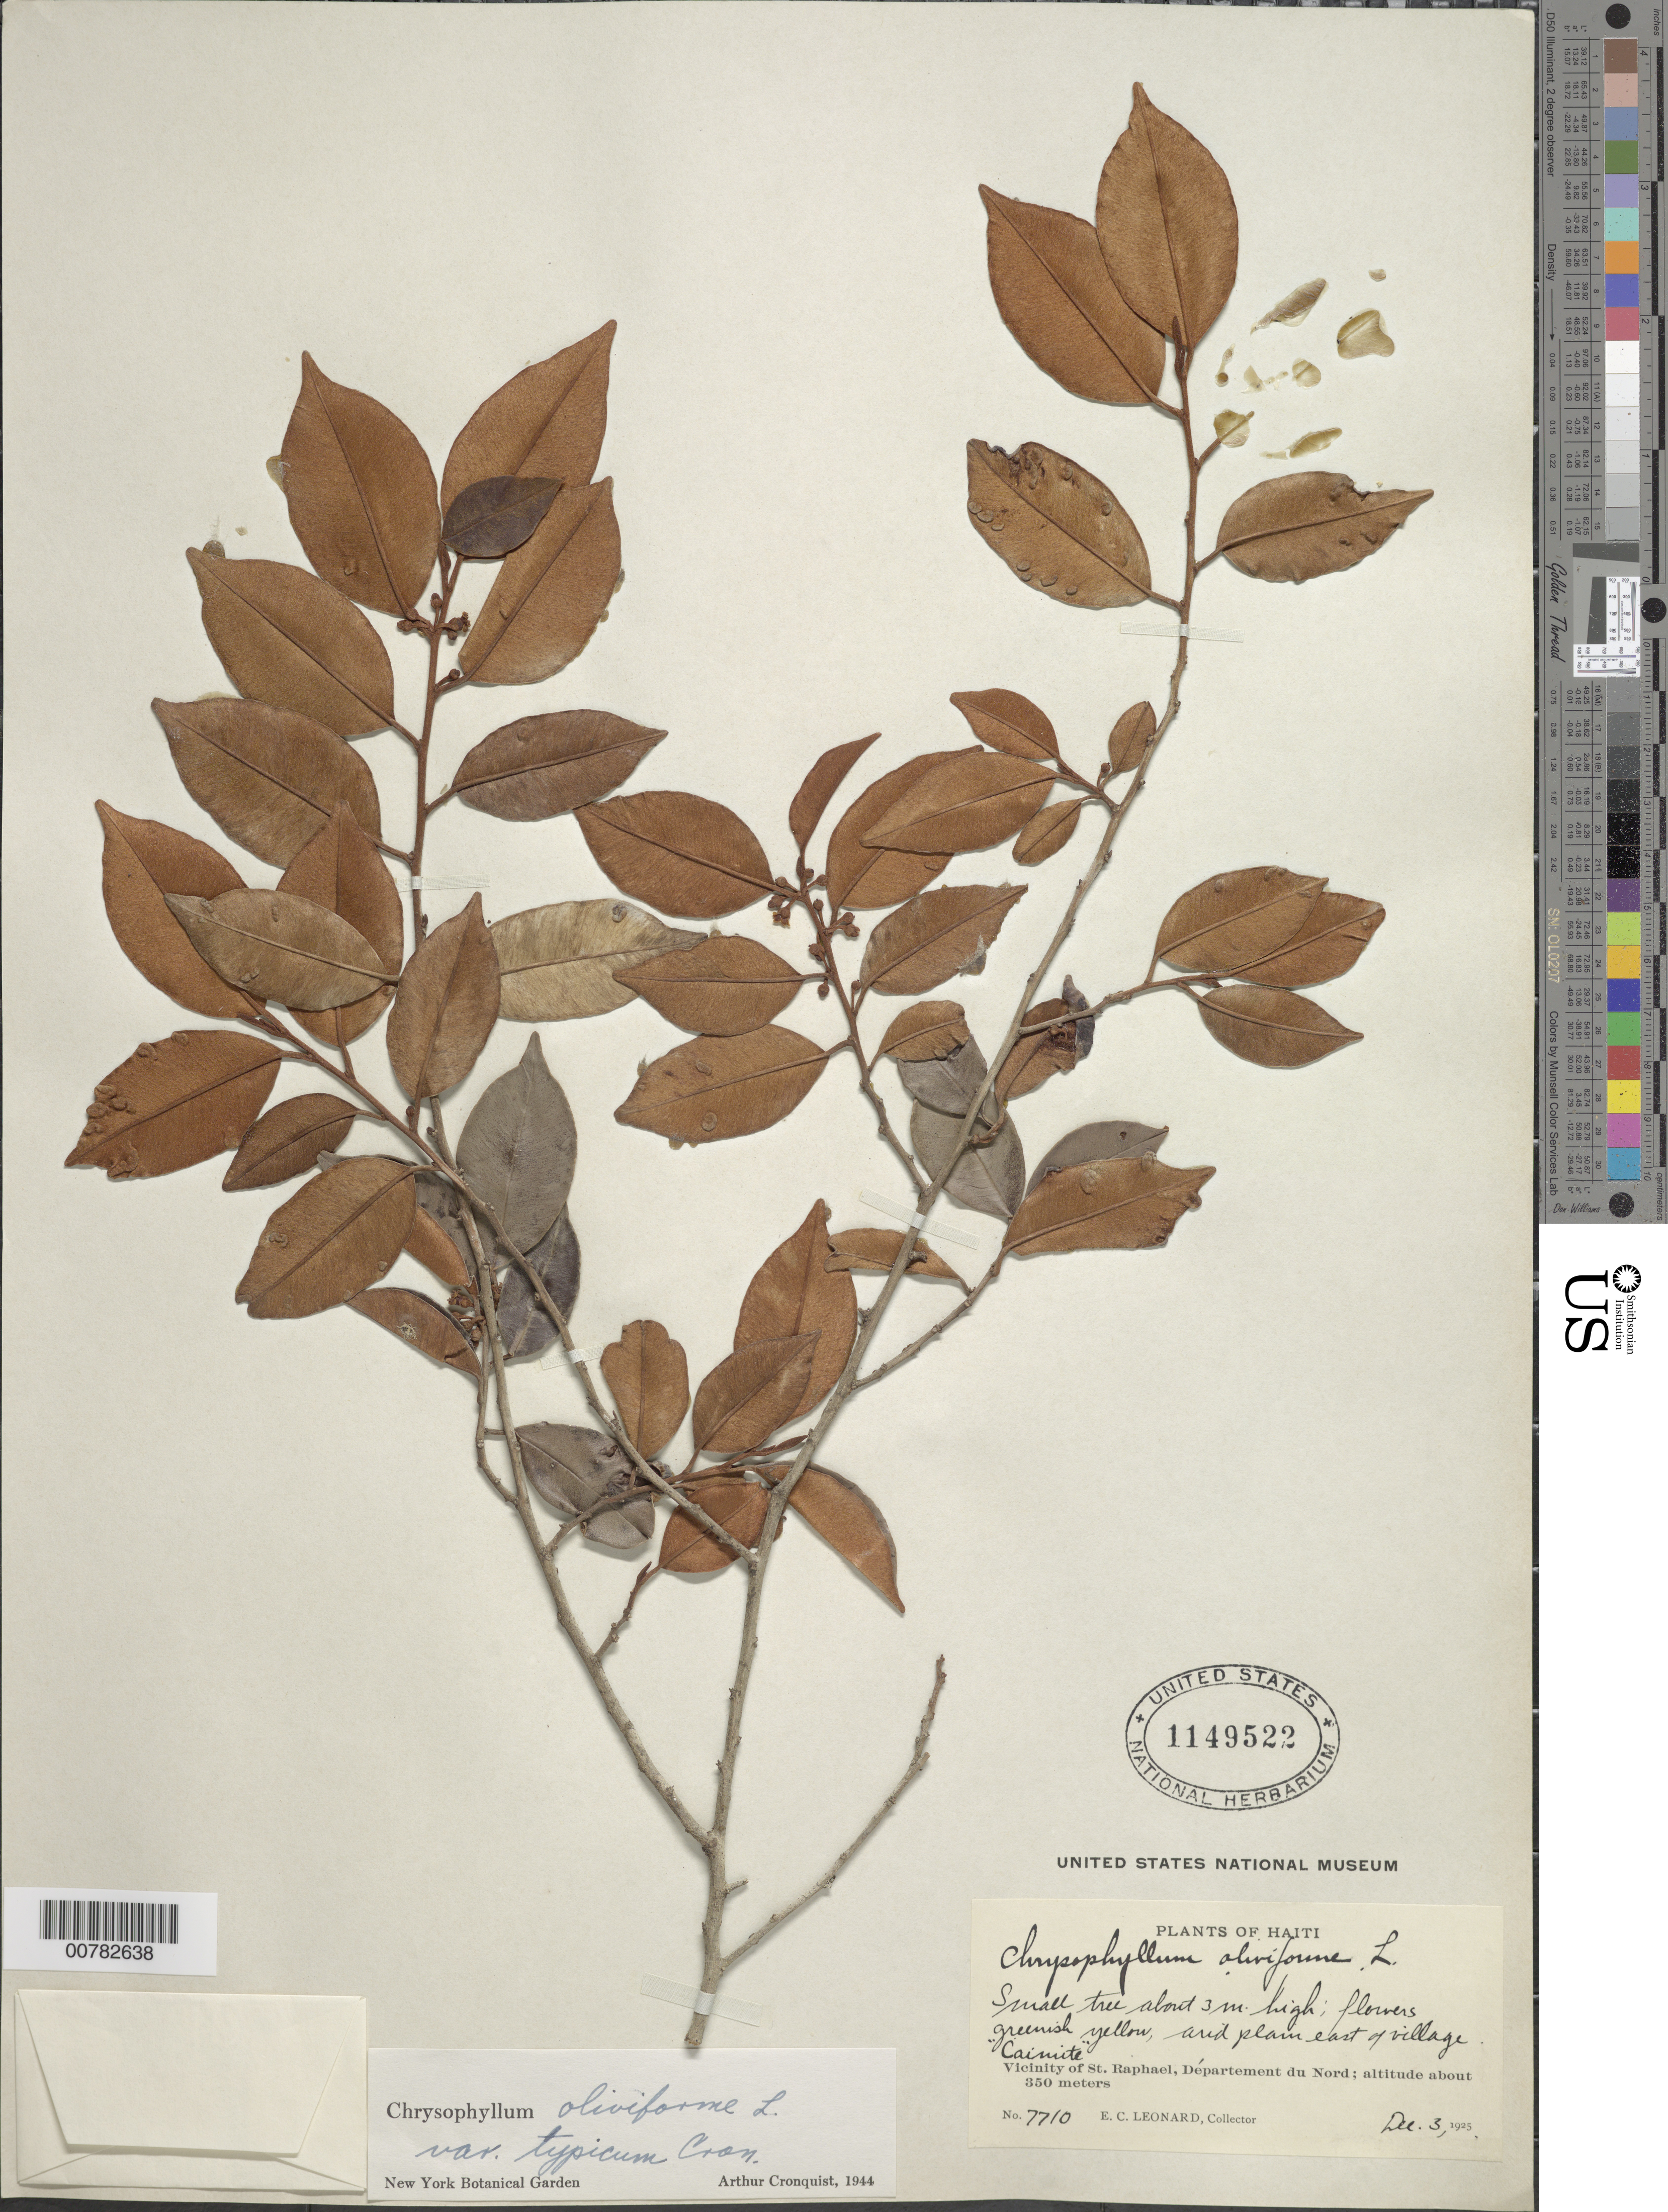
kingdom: Plantae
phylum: Tracheophyta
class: Magnoliopsida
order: Ericales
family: Sapotaceae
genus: Chrysophyllum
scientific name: Chrysophyllum oliviforme subsp. oliviforme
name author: L.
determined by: Cronquist, A. J.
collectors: E. C. Leonard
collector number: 7710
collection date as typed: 03 Dec 1925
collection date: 1925-12-03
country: Haiti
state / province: Nord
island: Hispaniola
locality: Vicinity of St. Raphael, east of village.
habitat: Arid plain.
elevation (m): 350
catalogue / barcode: US 1149522